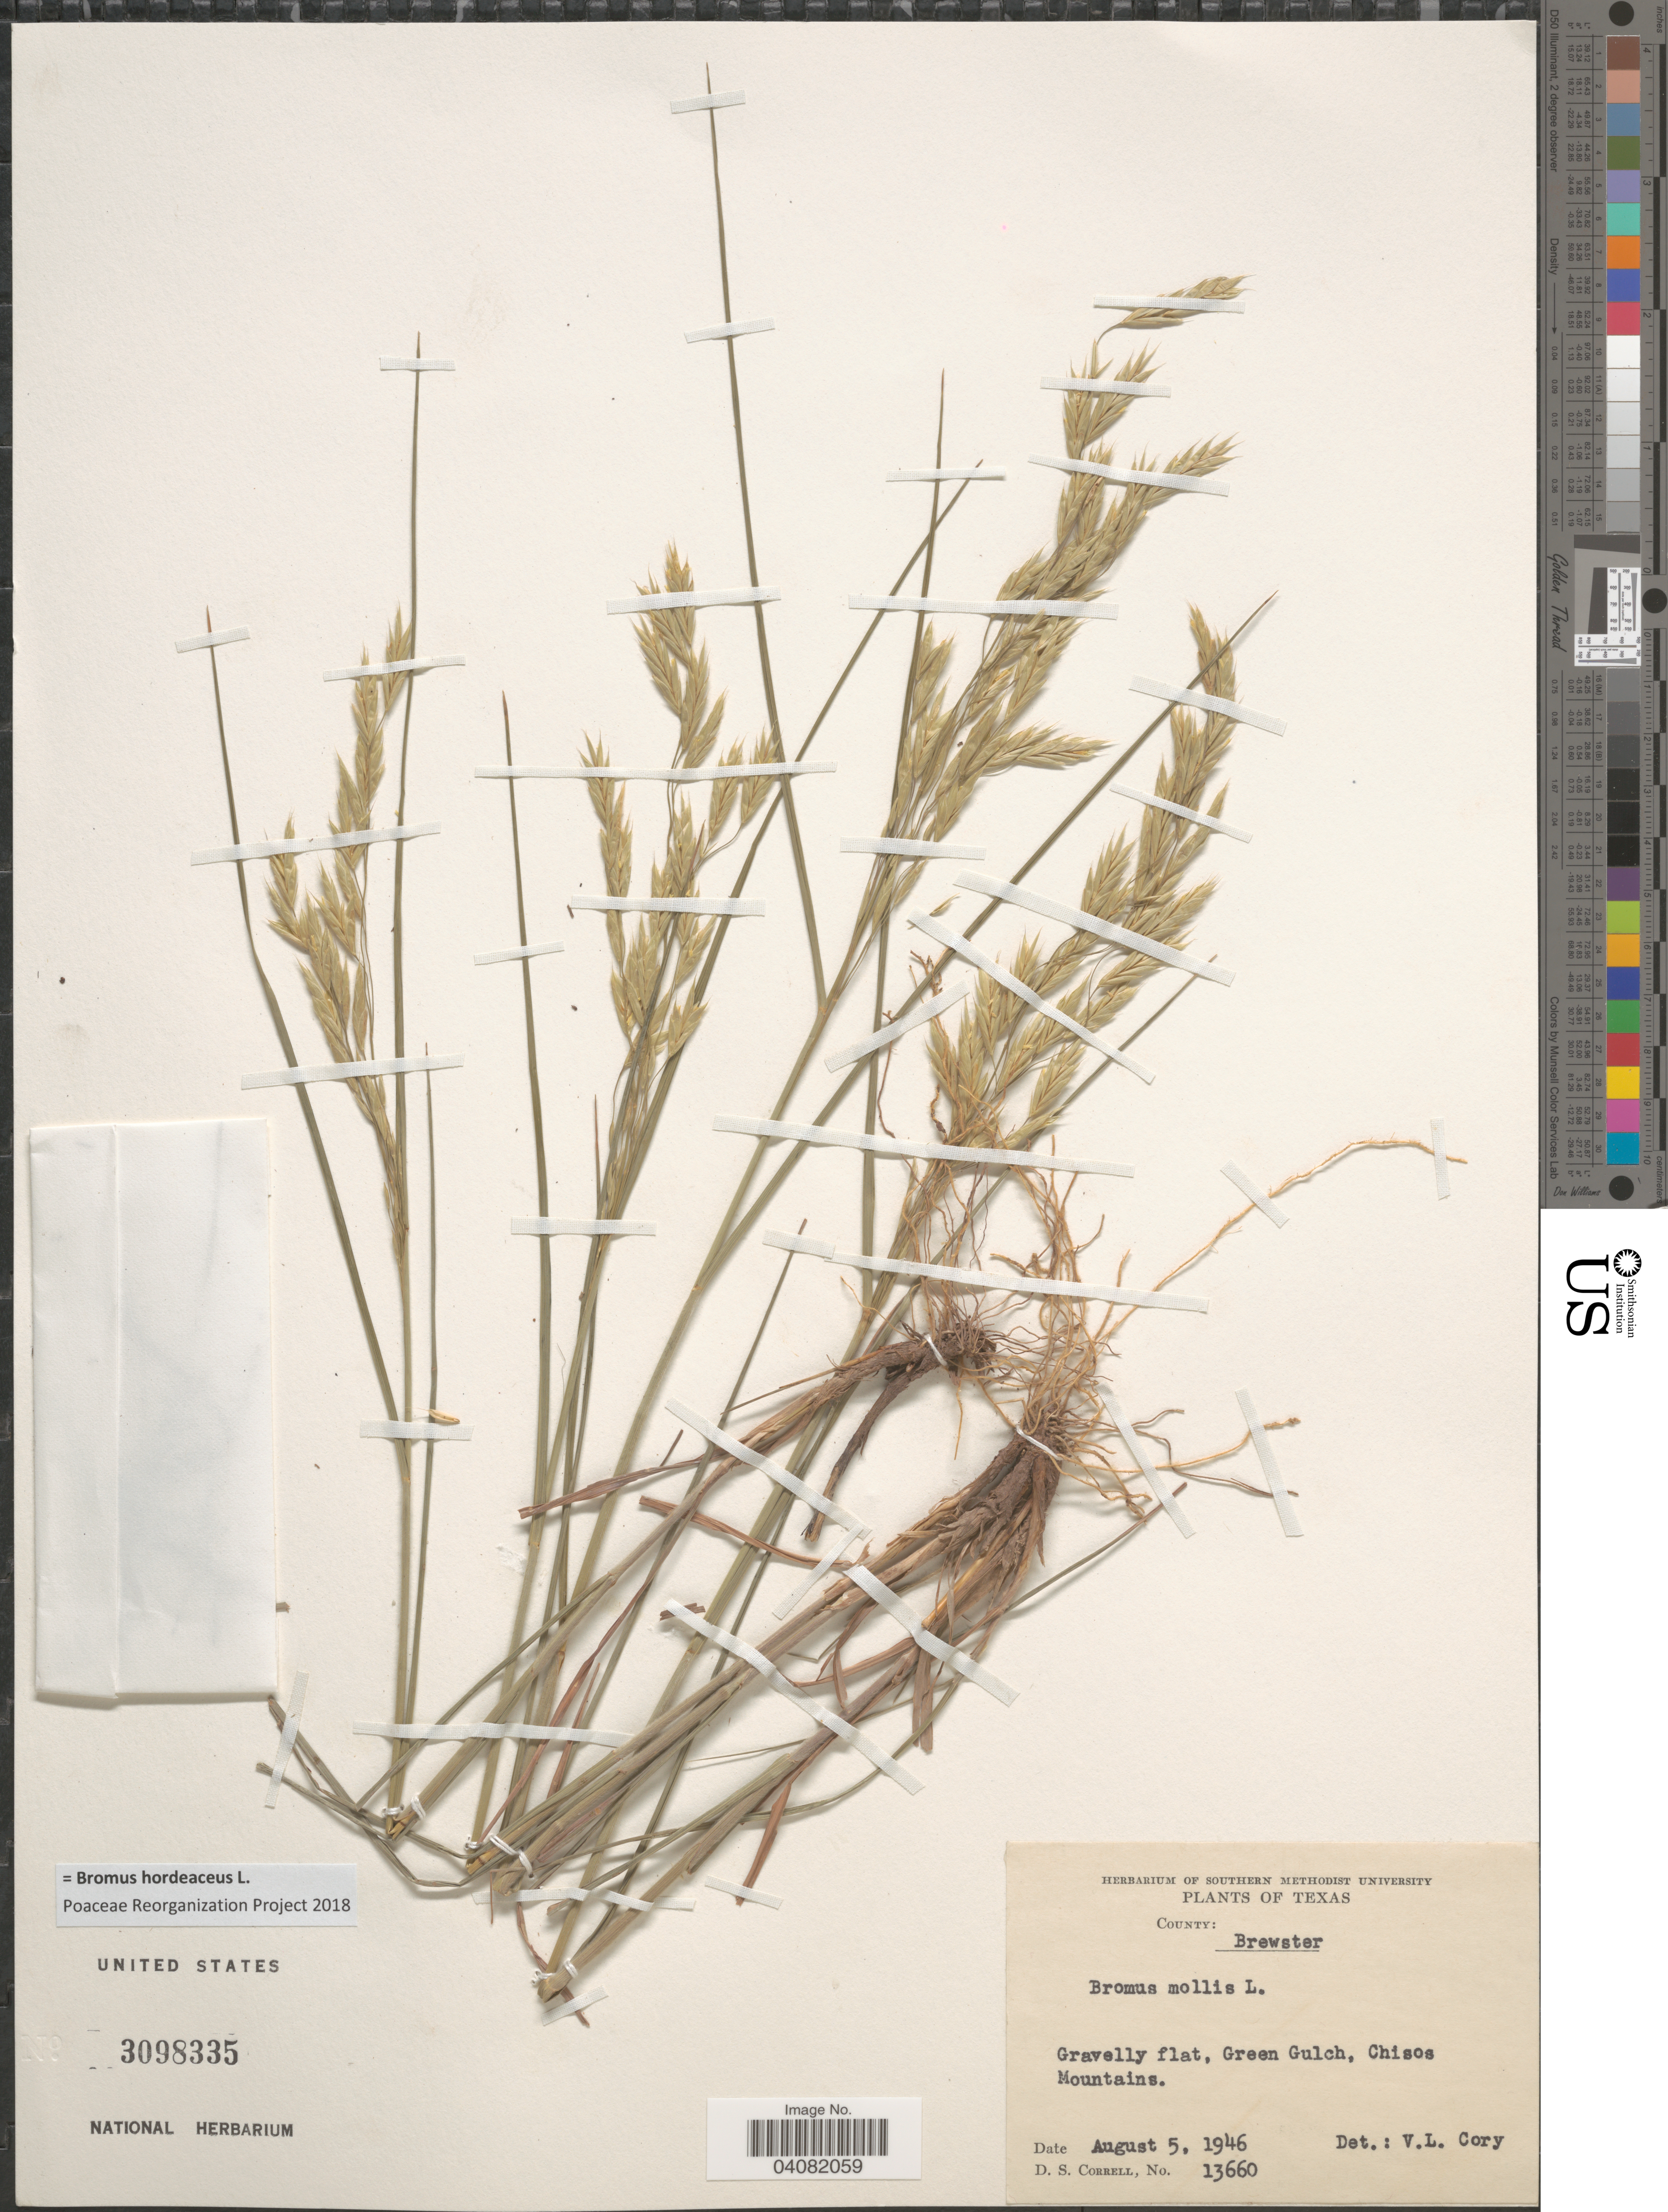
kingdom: Plantae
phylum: Tracheophyta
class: Liliopsida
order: Poales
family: Poaceae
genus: Bromus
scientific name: Bromus hordeaceus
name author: L.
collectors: D. S. Correll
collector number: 13660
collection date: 1946-08-05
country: United States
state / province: Texas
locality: County: Brewster. Gravelly flat, Green Gulch, Chisos Mountains.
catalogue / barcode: US 3098335